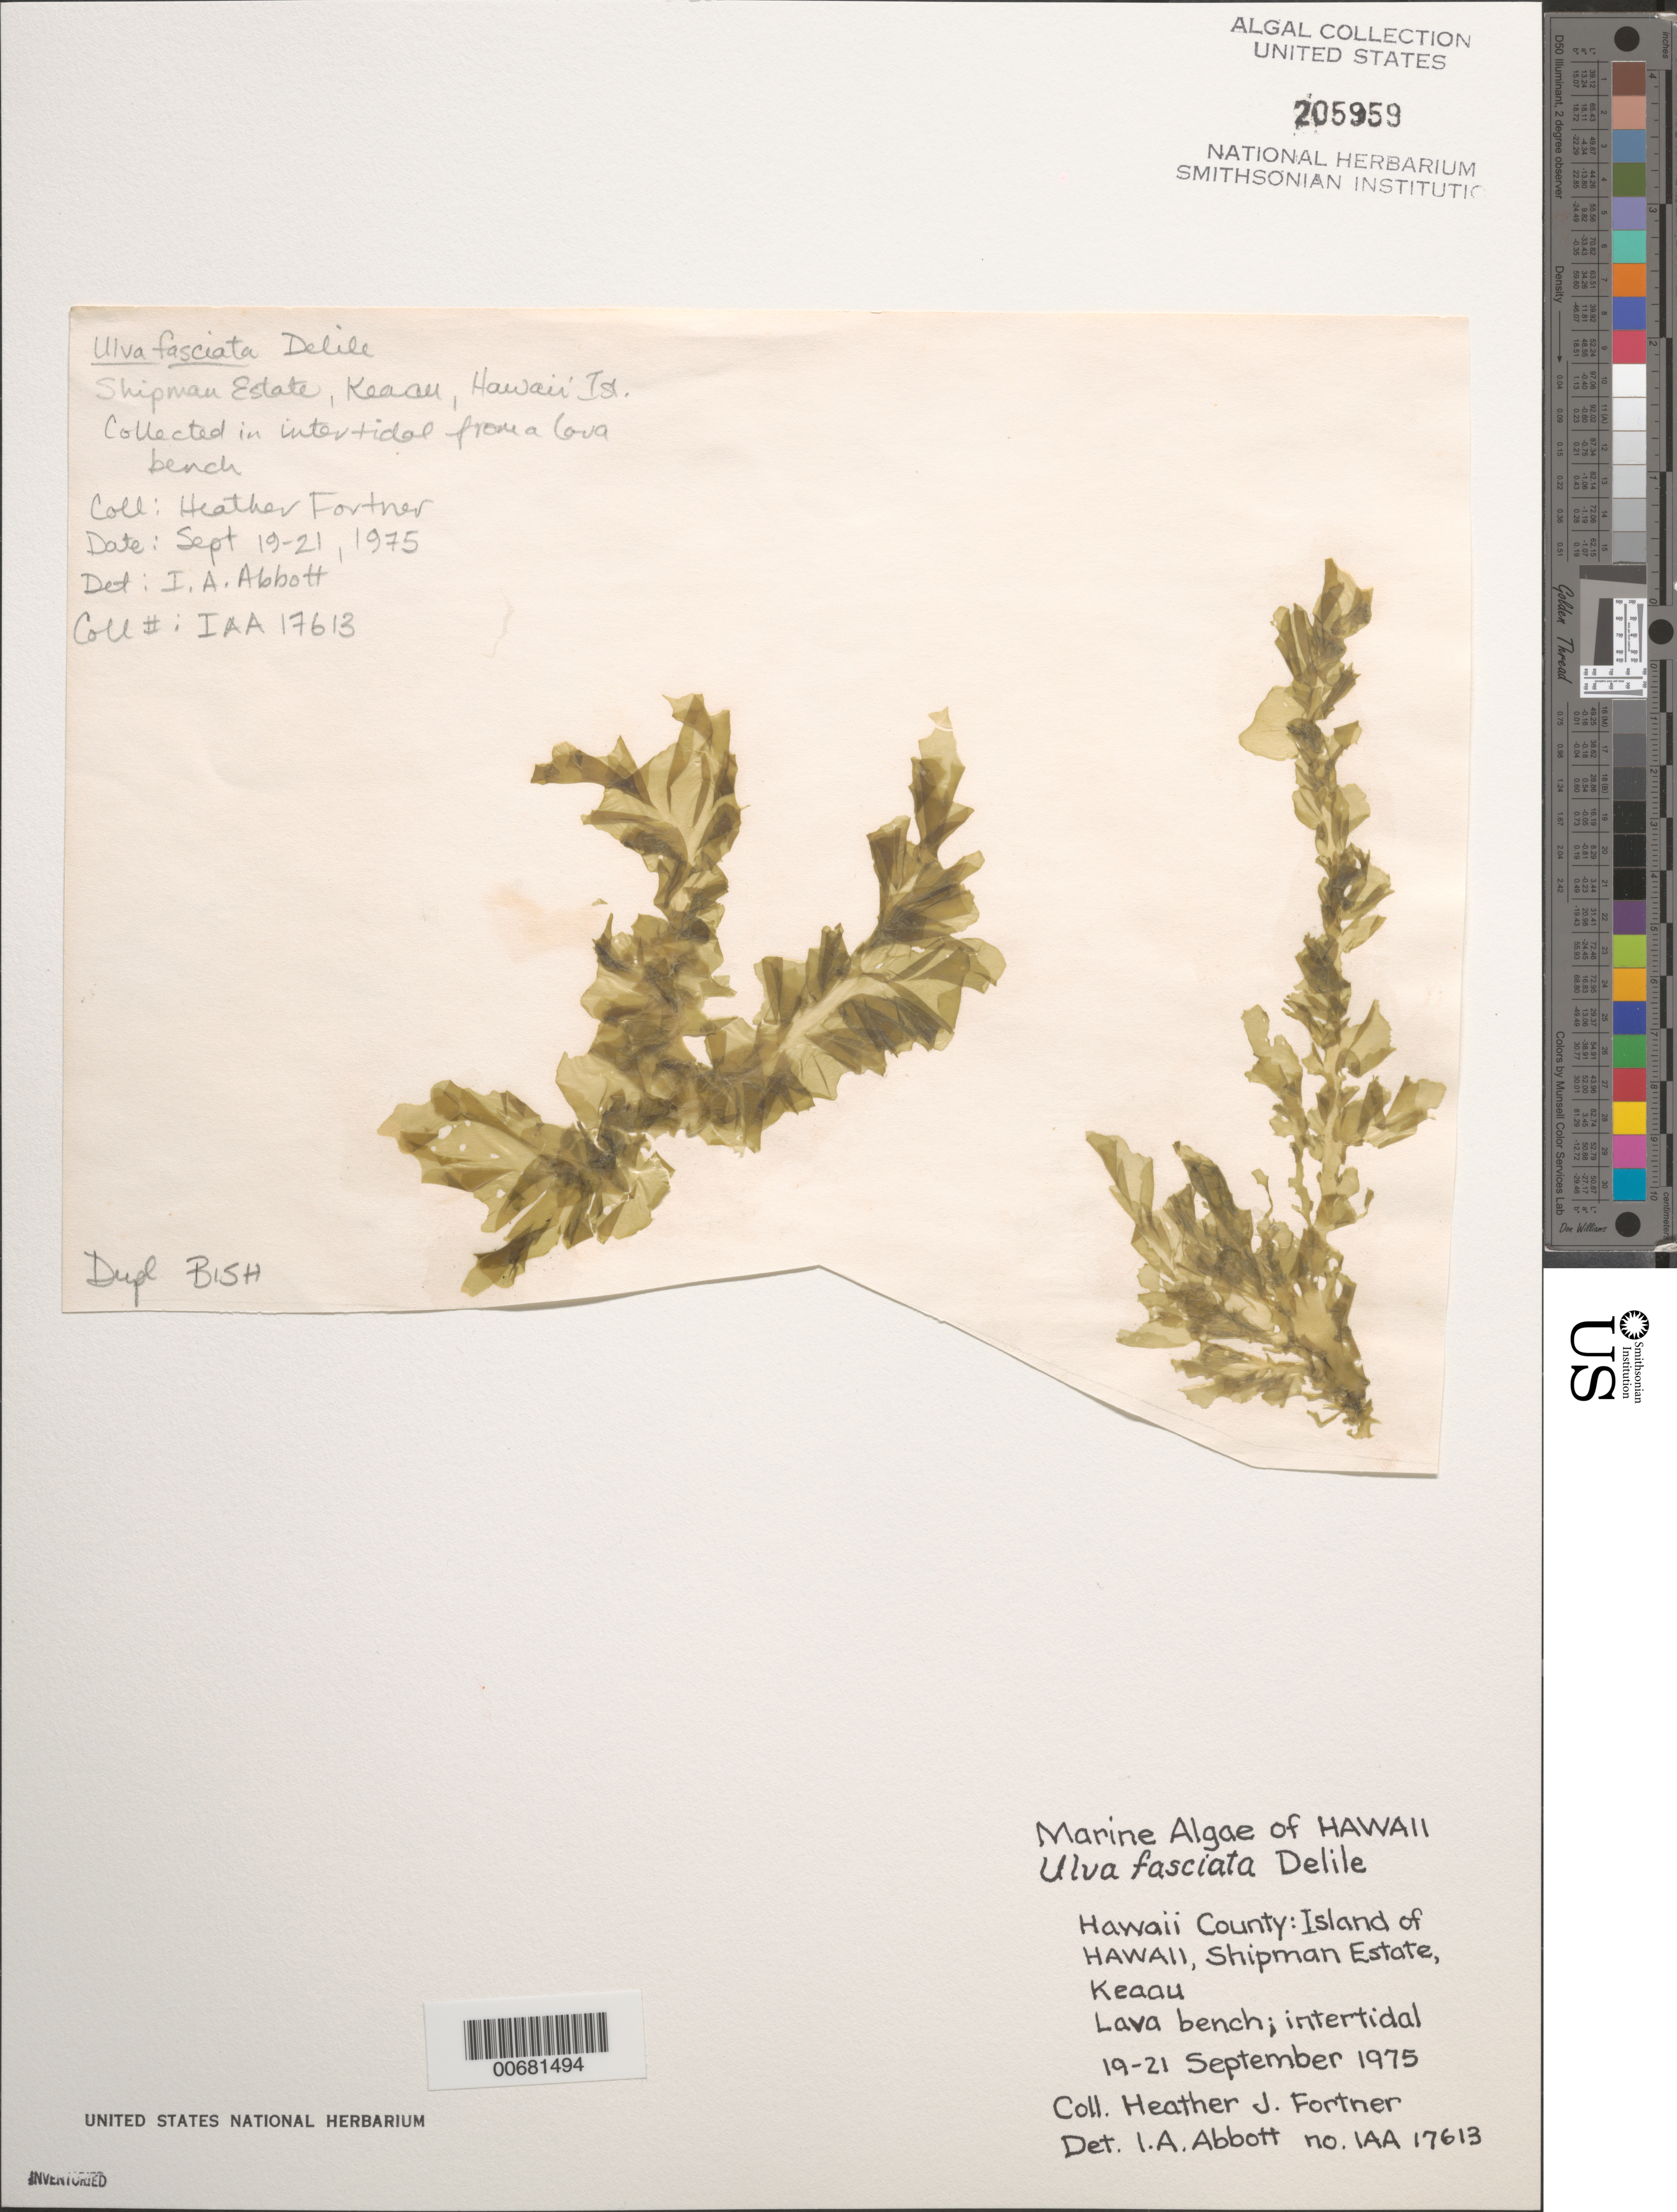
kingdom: Plantae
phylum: Chlorophyta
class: Ulvophyceae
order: Ulvales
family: Ulvaceae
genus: Ulva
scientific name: Ulva lactuca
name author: L.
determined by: Algae name updating Project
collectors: H. Fortner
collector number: IAA 17613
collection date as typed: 19 Sep 1975 to 21 Sep 1975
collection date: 1975-09-19/1975-09-21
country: United States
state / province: Hawaii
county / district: Hawaii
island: Hawaii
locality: Shipman Estate, Kea'au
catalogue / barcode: US 205959